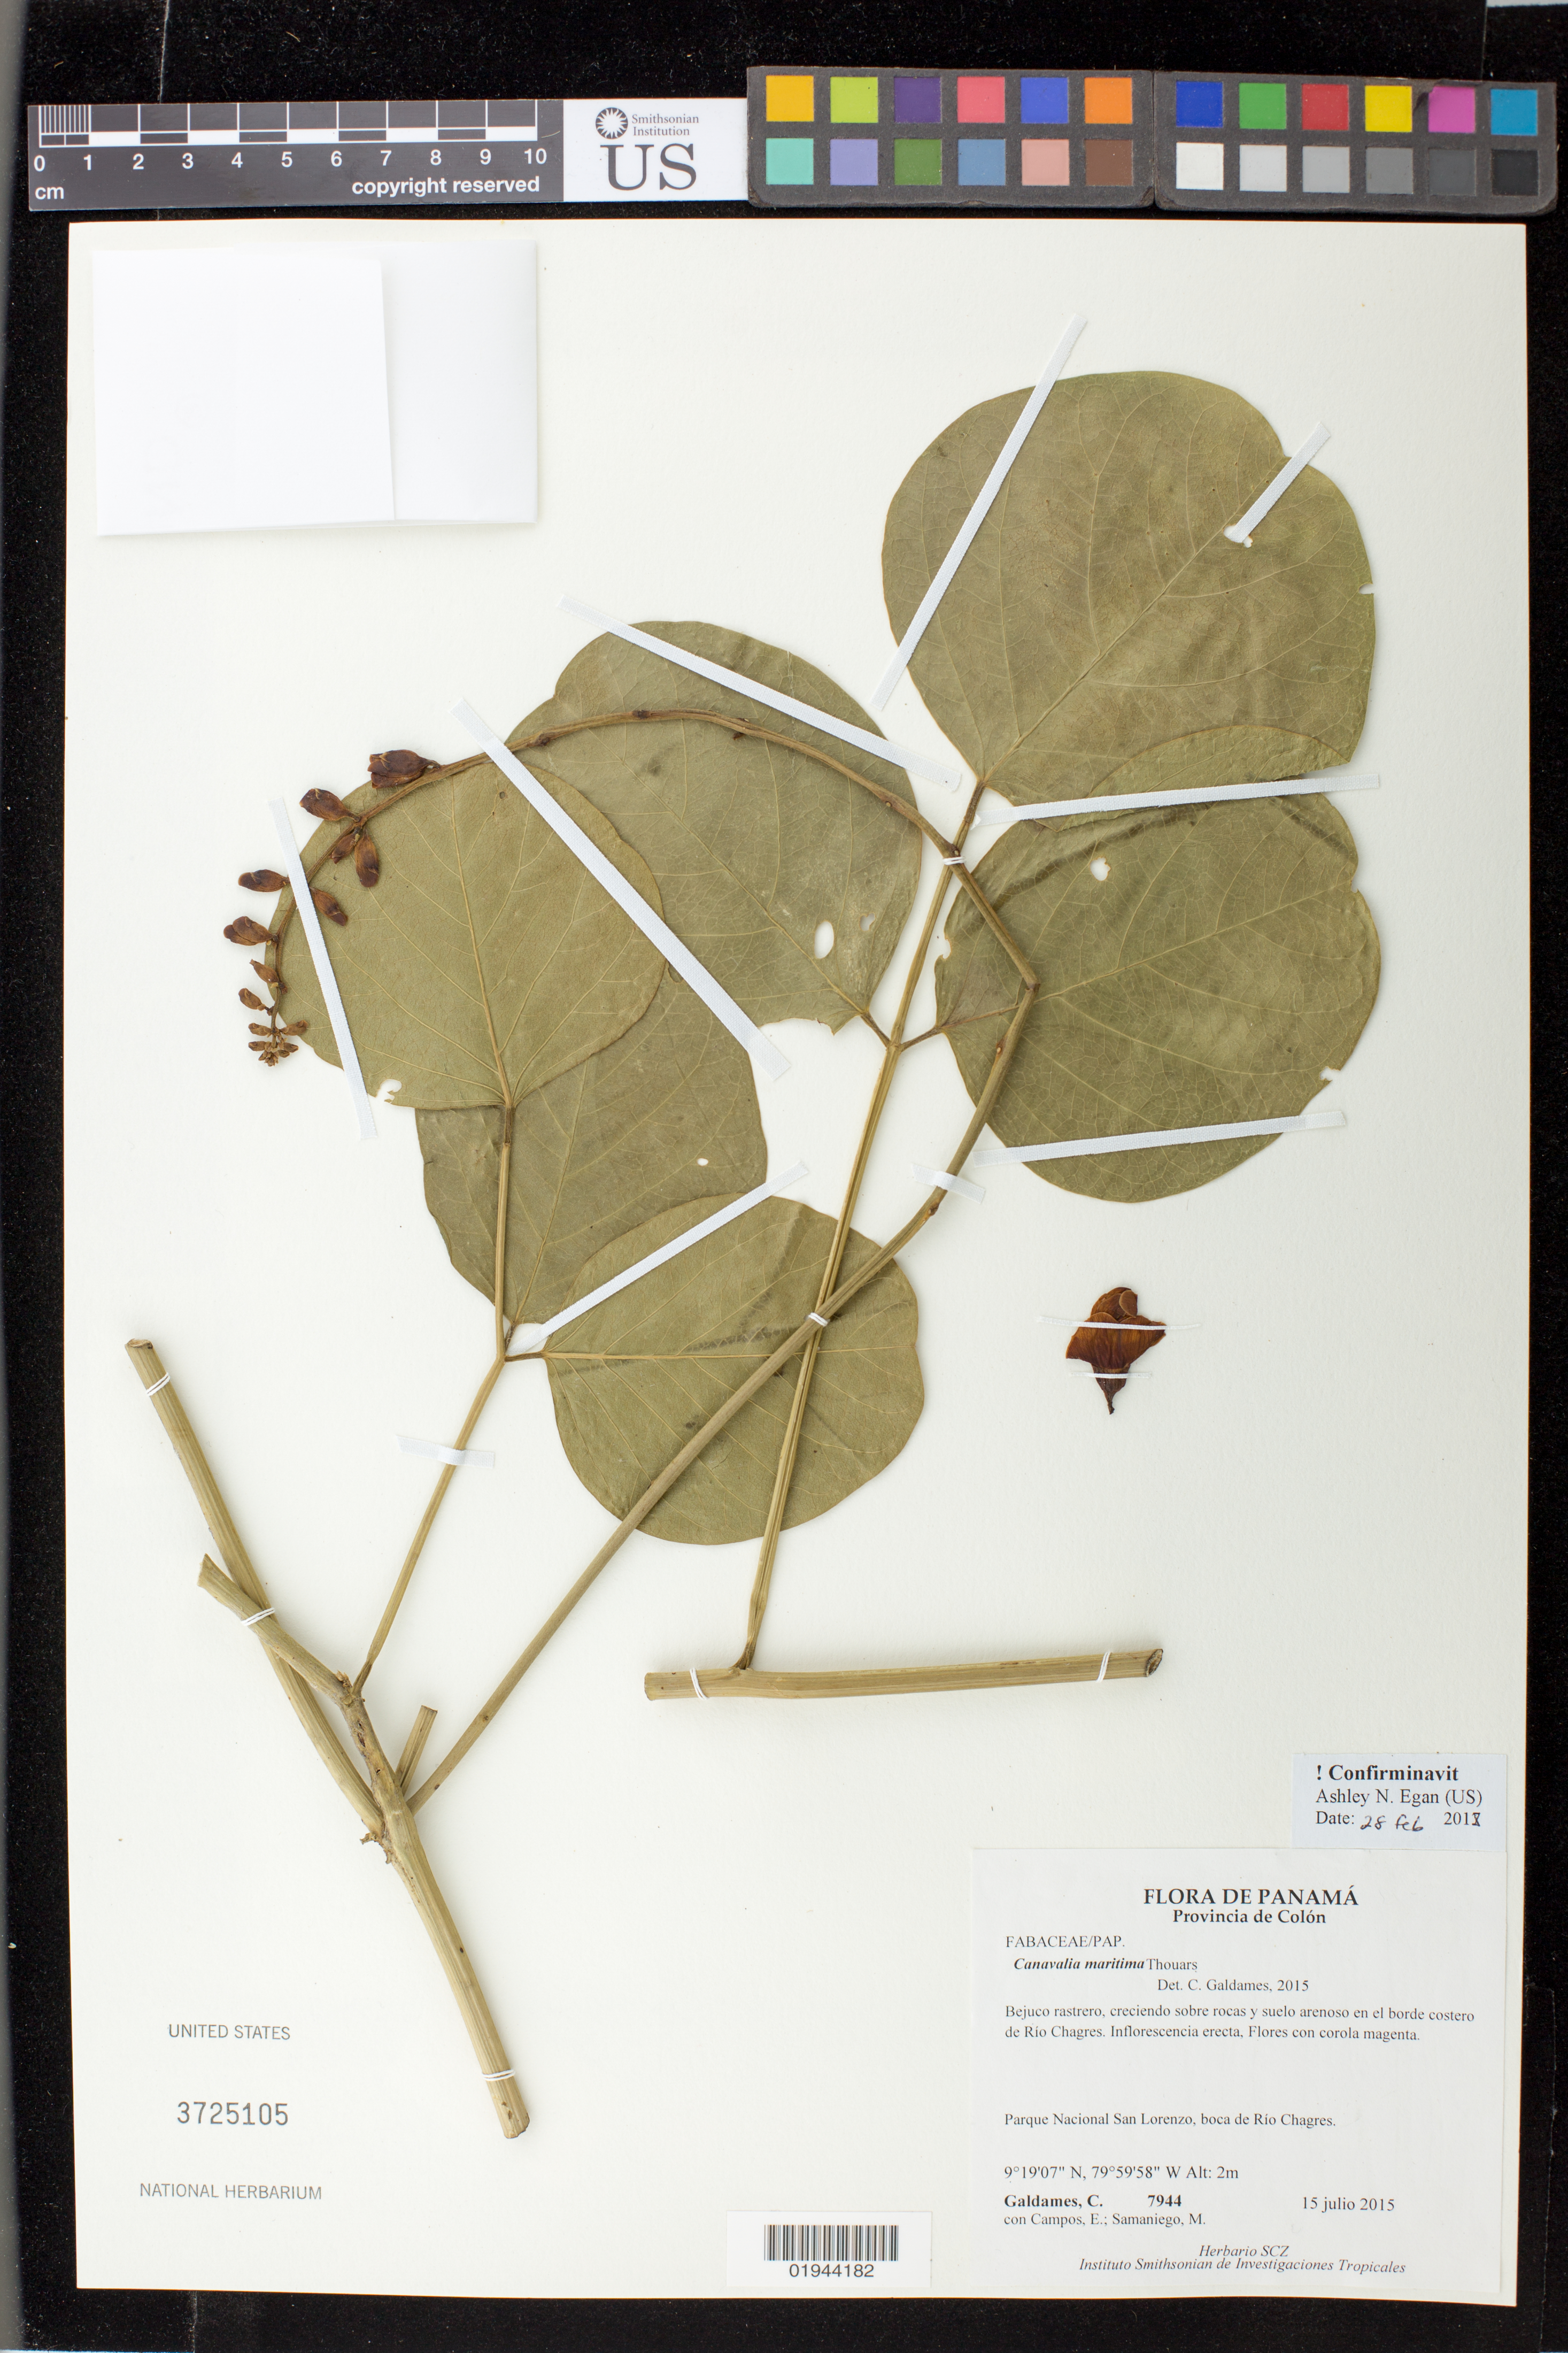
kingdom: Plantae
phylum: Tracheophyta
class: Magnoliopsida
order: Fabales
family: Fabaceae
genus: Canavalia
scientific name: Canavalia maritima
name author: (Aubl.) Thouars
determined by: Egan, Ashley N., (US), Smithsonian Institution - National Museum of Natural History (UNITED STATES)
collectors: C. Galdames, E. Campos & M. Samaniego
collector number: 7944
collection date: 2015-07-15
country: Panama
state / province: Colón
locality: Parque Nacional San Lorenzo, boca de Rio Chagres.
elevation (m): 2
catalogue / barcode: US 3725105